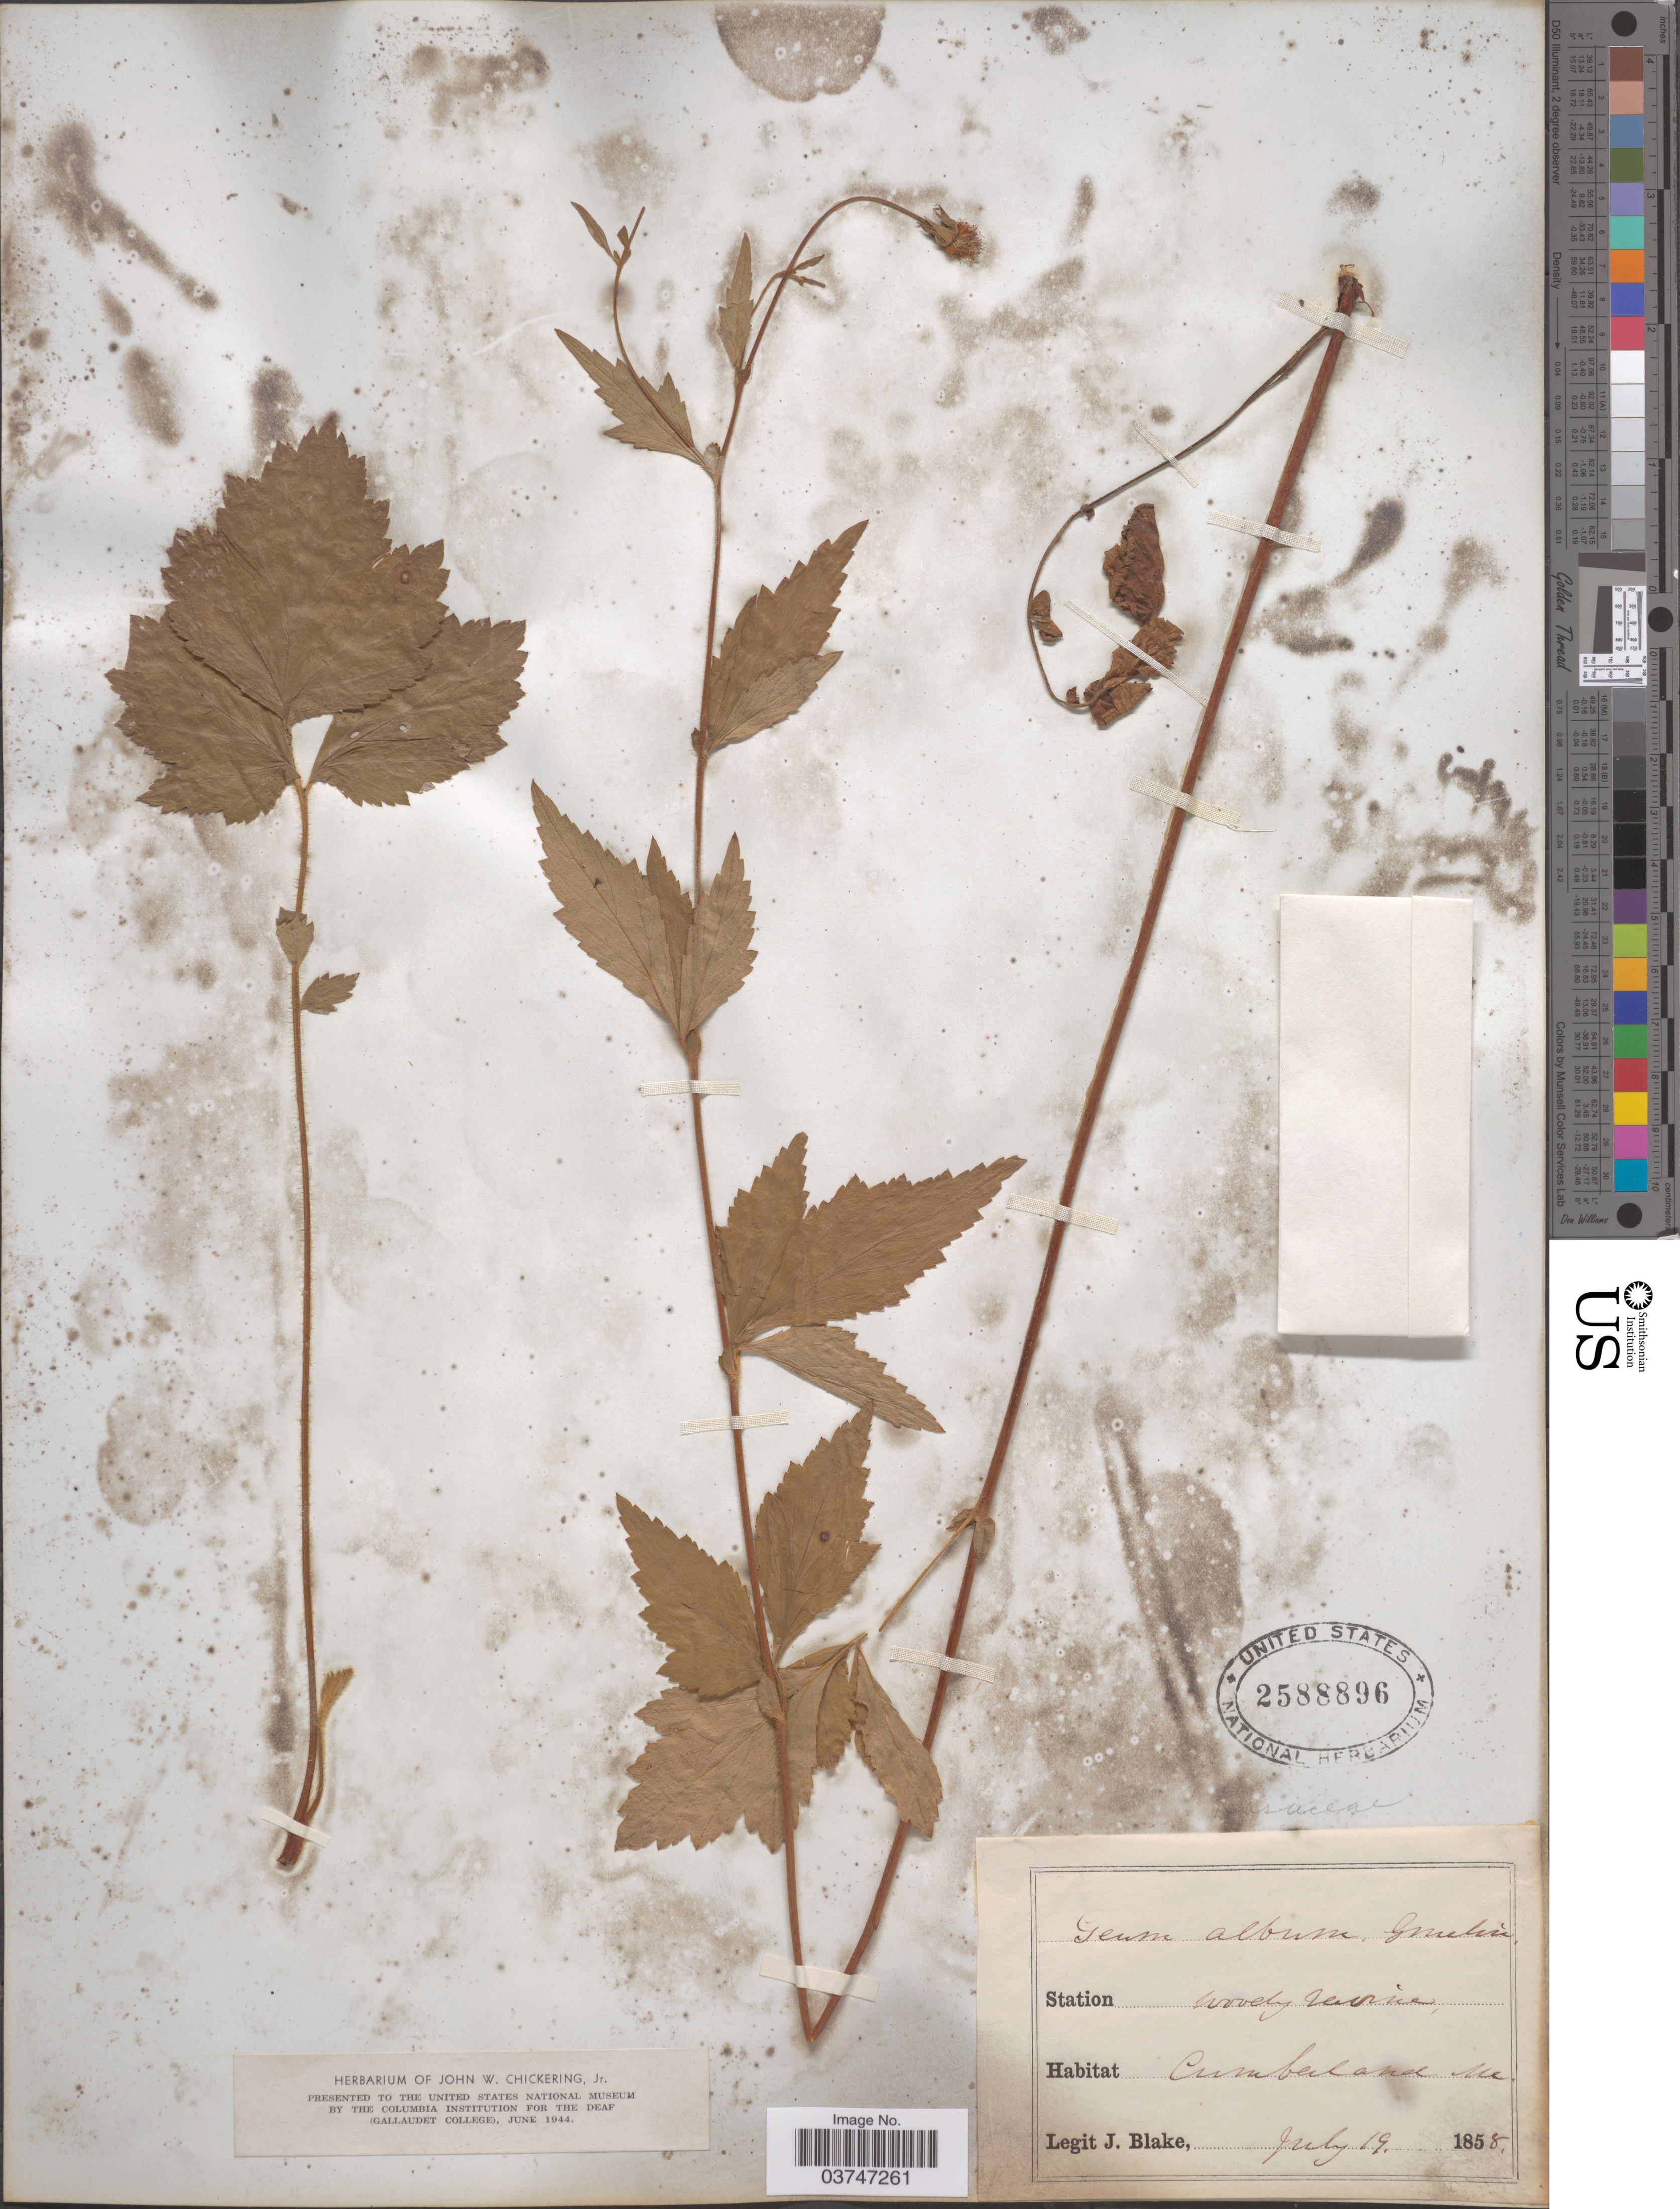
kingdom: Plantae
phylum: Tracheophyta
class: Magnoliopsida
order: Rosales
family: Rosaceae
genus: Geum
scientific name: Geum canadense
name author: Jacq.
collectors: J. Blake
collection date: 1858-07-19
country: United States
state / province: Maine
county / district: Cumberland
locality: Cumberland.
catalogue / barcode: US 2588896